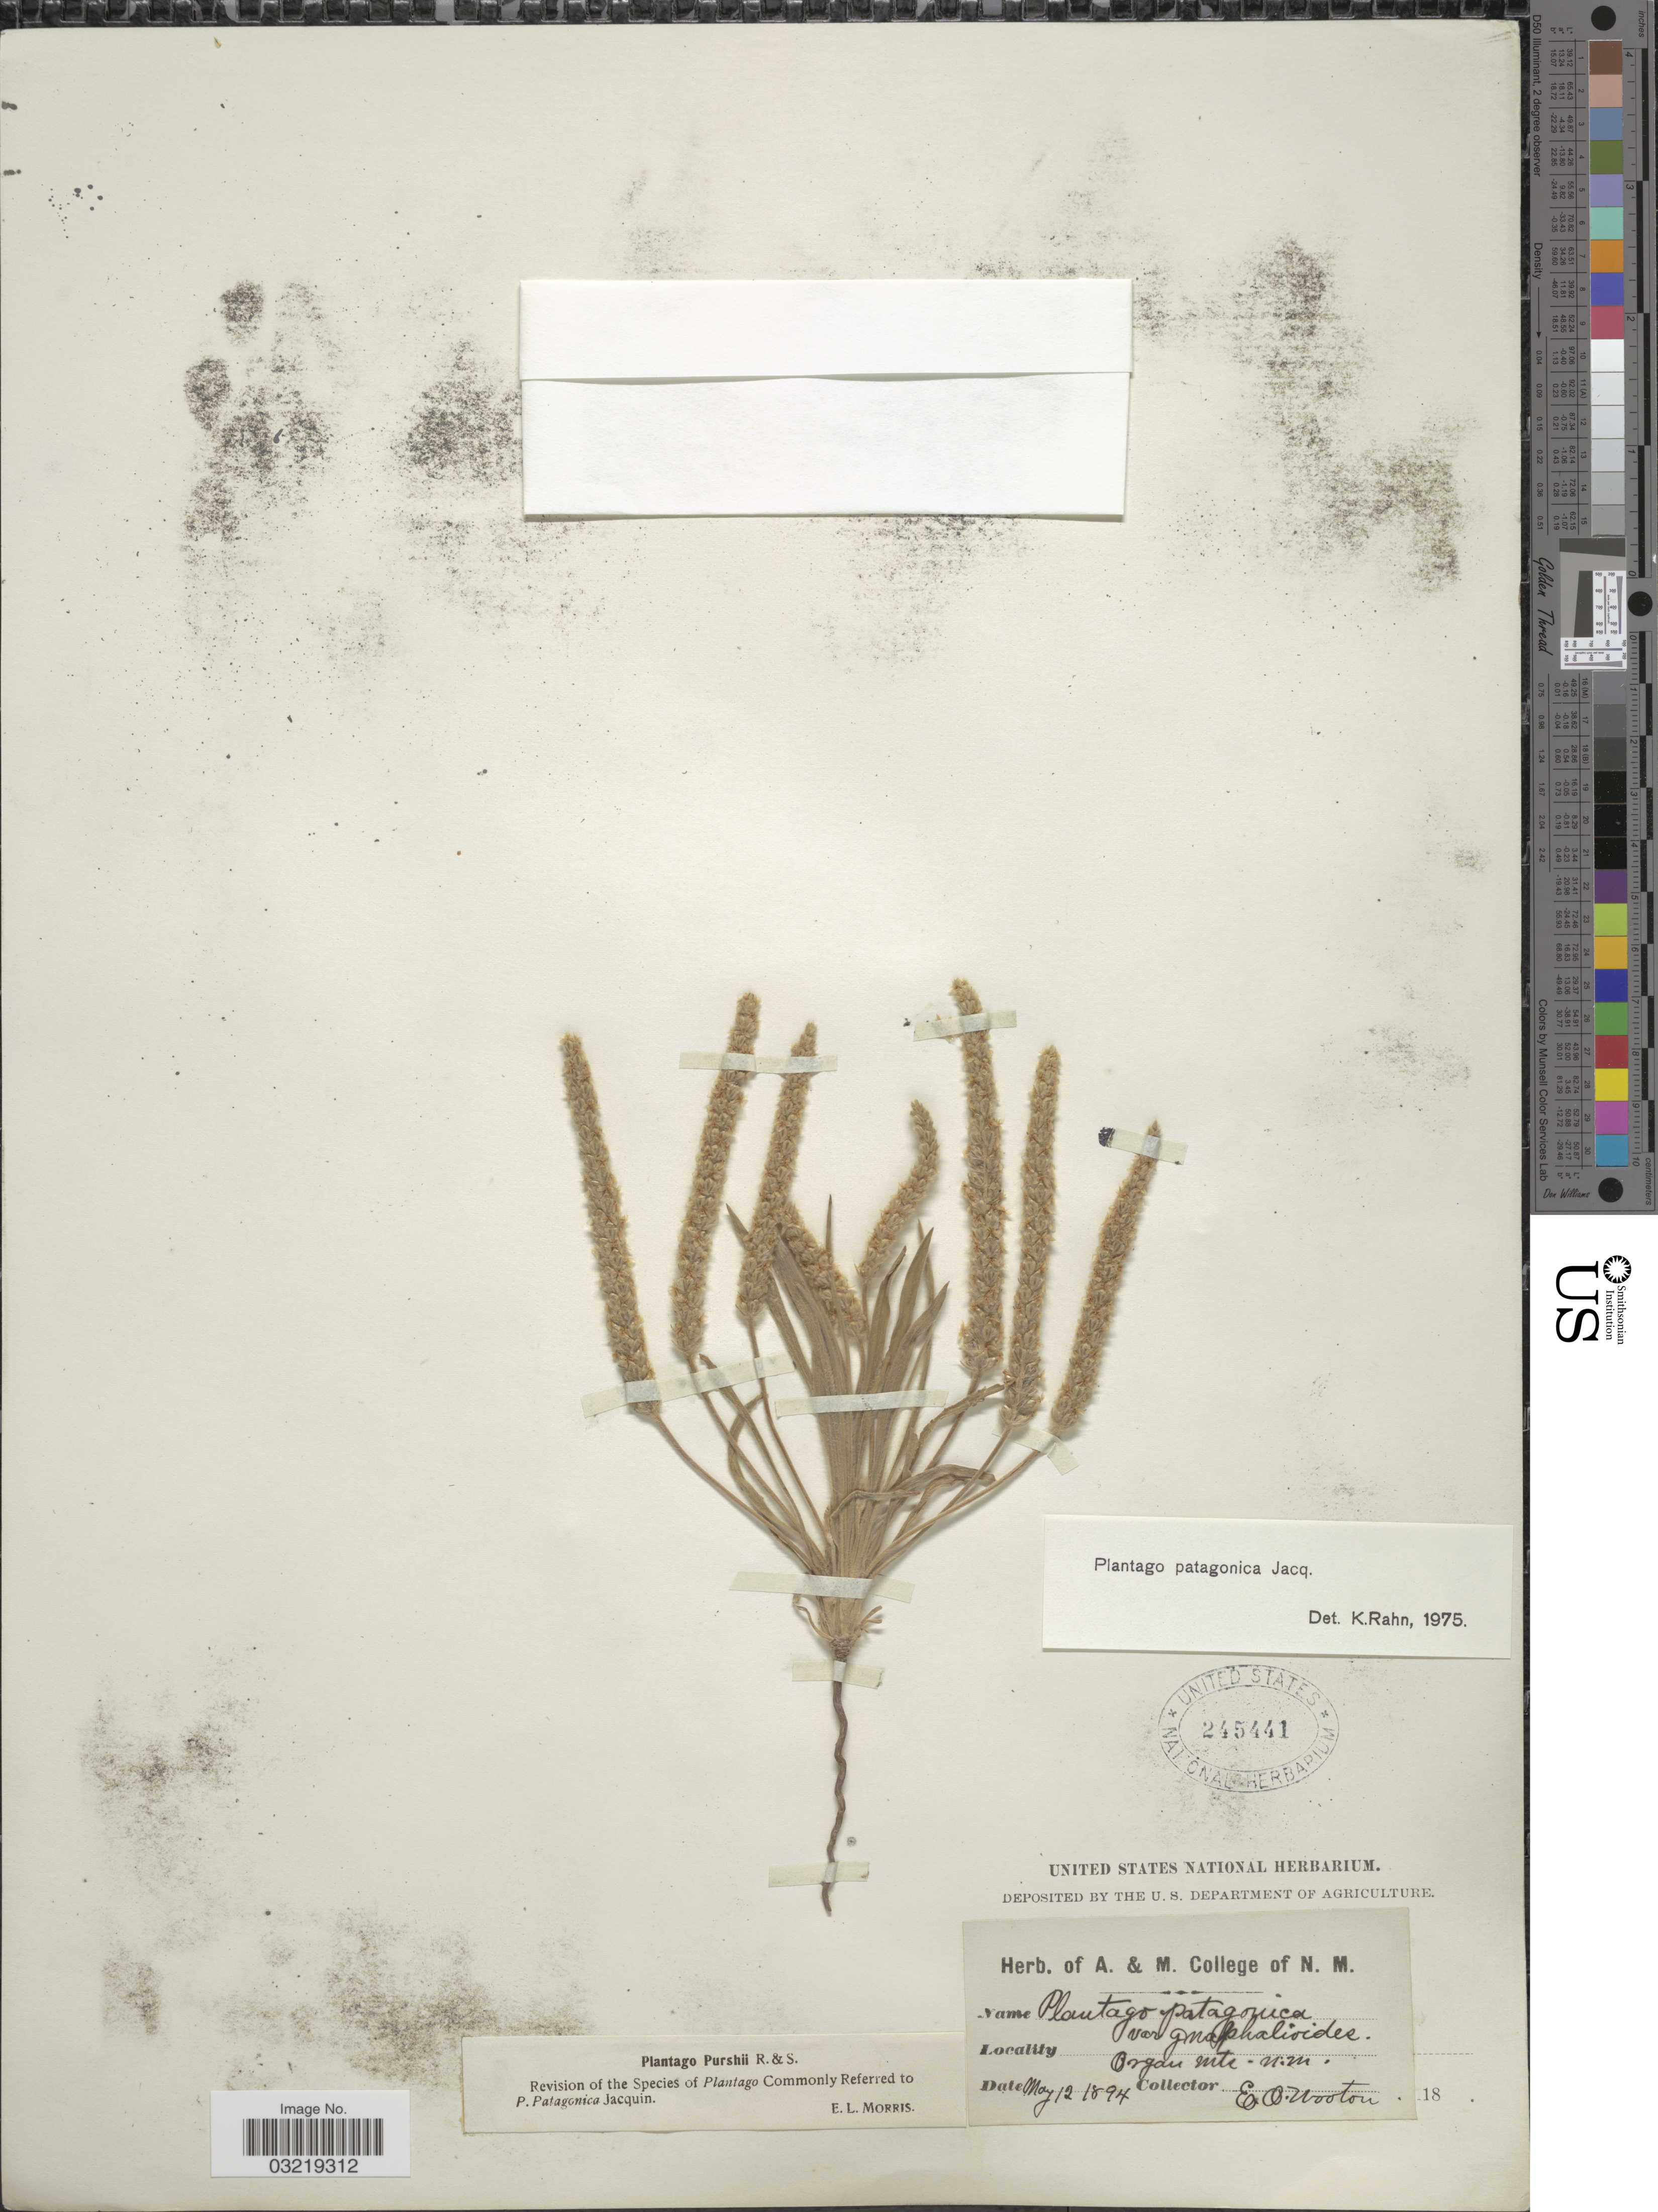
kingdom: Plantae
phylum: Tracheophyta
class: Magnoliopsida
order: Lamiales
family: Plantaginaceae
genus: Plantago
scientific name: Plantago patagonica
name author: Jacq.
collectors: E. O. Wooton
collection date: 1894-05-12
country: United States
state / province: New Mexico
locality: Organ Mts.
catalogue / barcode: US 245441